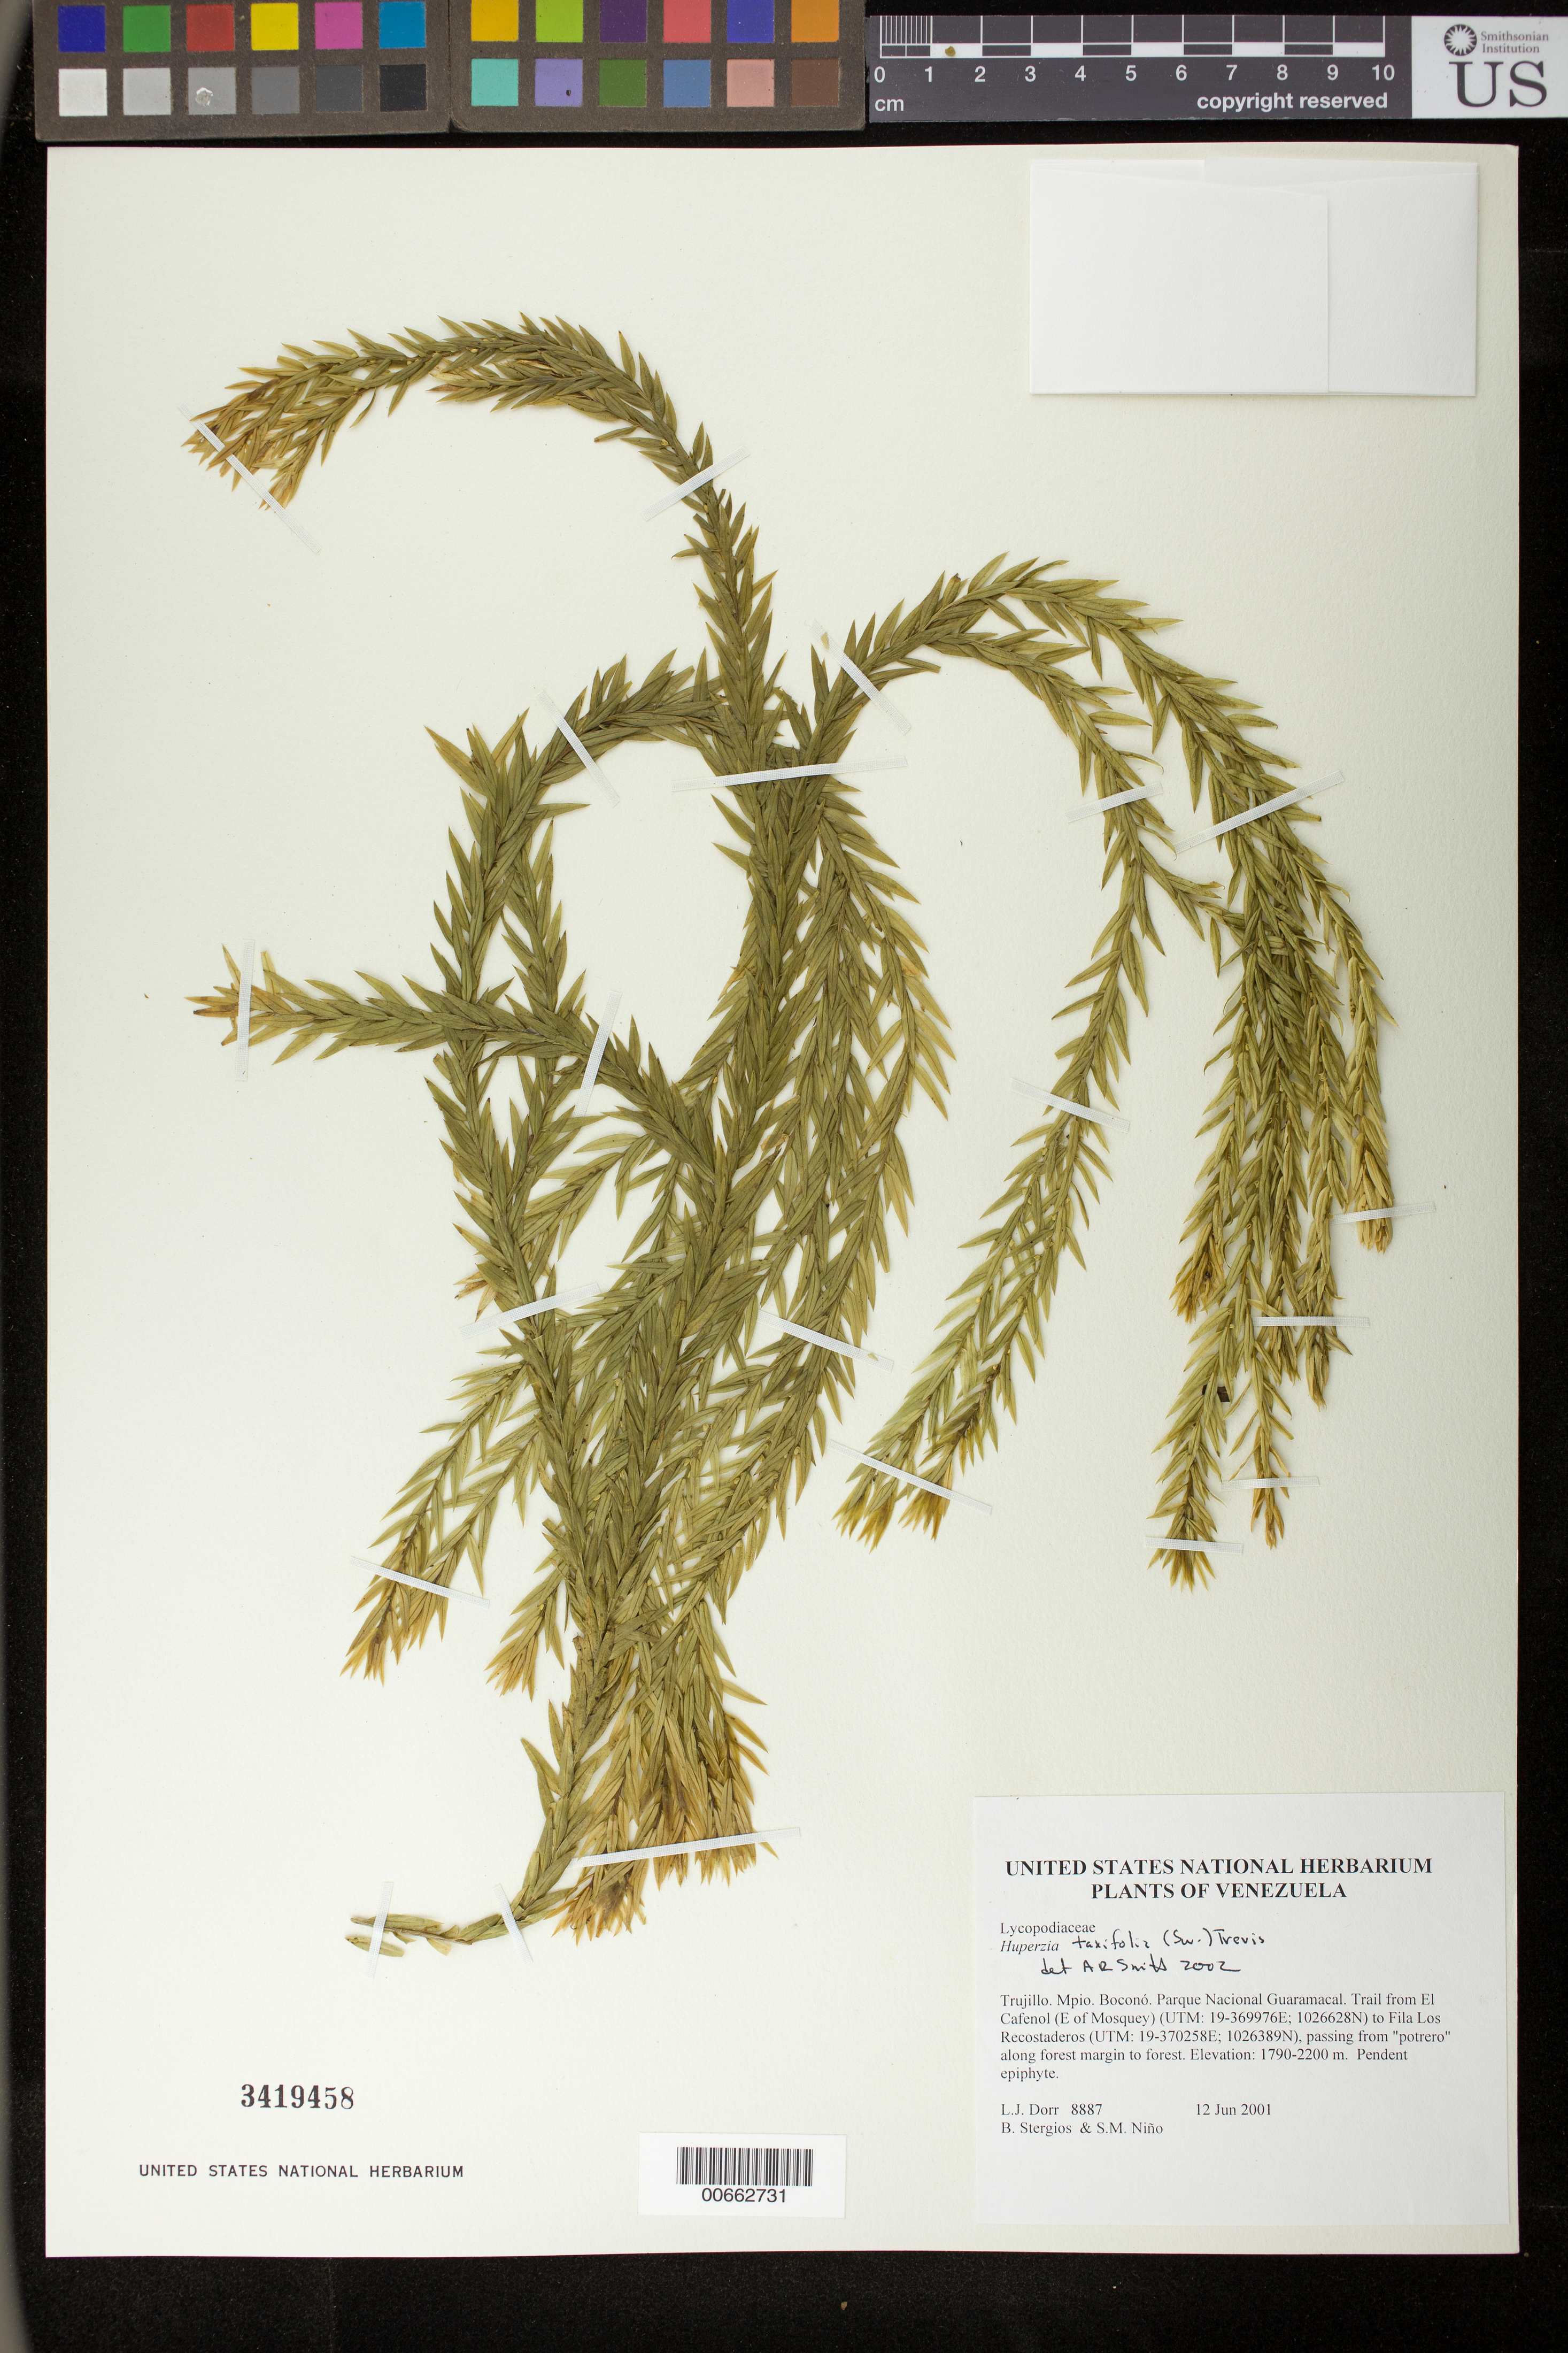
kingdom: Plantae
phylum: Tracheophyta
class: Lycopodiopsida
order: Lycopodiales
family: Lycopodiaceae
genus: Phlegmariurus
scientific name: Phlegmariurus taxifolius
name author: (Sw.) Á. Löve & D. Löve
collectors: L. J. Dorr, B. G. Stergios & S. M. Niño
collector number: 8887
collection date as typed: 12 Jun 2001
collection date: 2001-06-12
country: Venezuela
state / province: Trujillo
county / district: Boconó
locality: Parque Nacional Guaramacal. Trail from El Cafenol (E of Mosquey) to Fila Los Recostaderos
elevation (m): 1790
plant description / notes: CTES, PORT, UC, US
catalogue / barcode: US 3419458